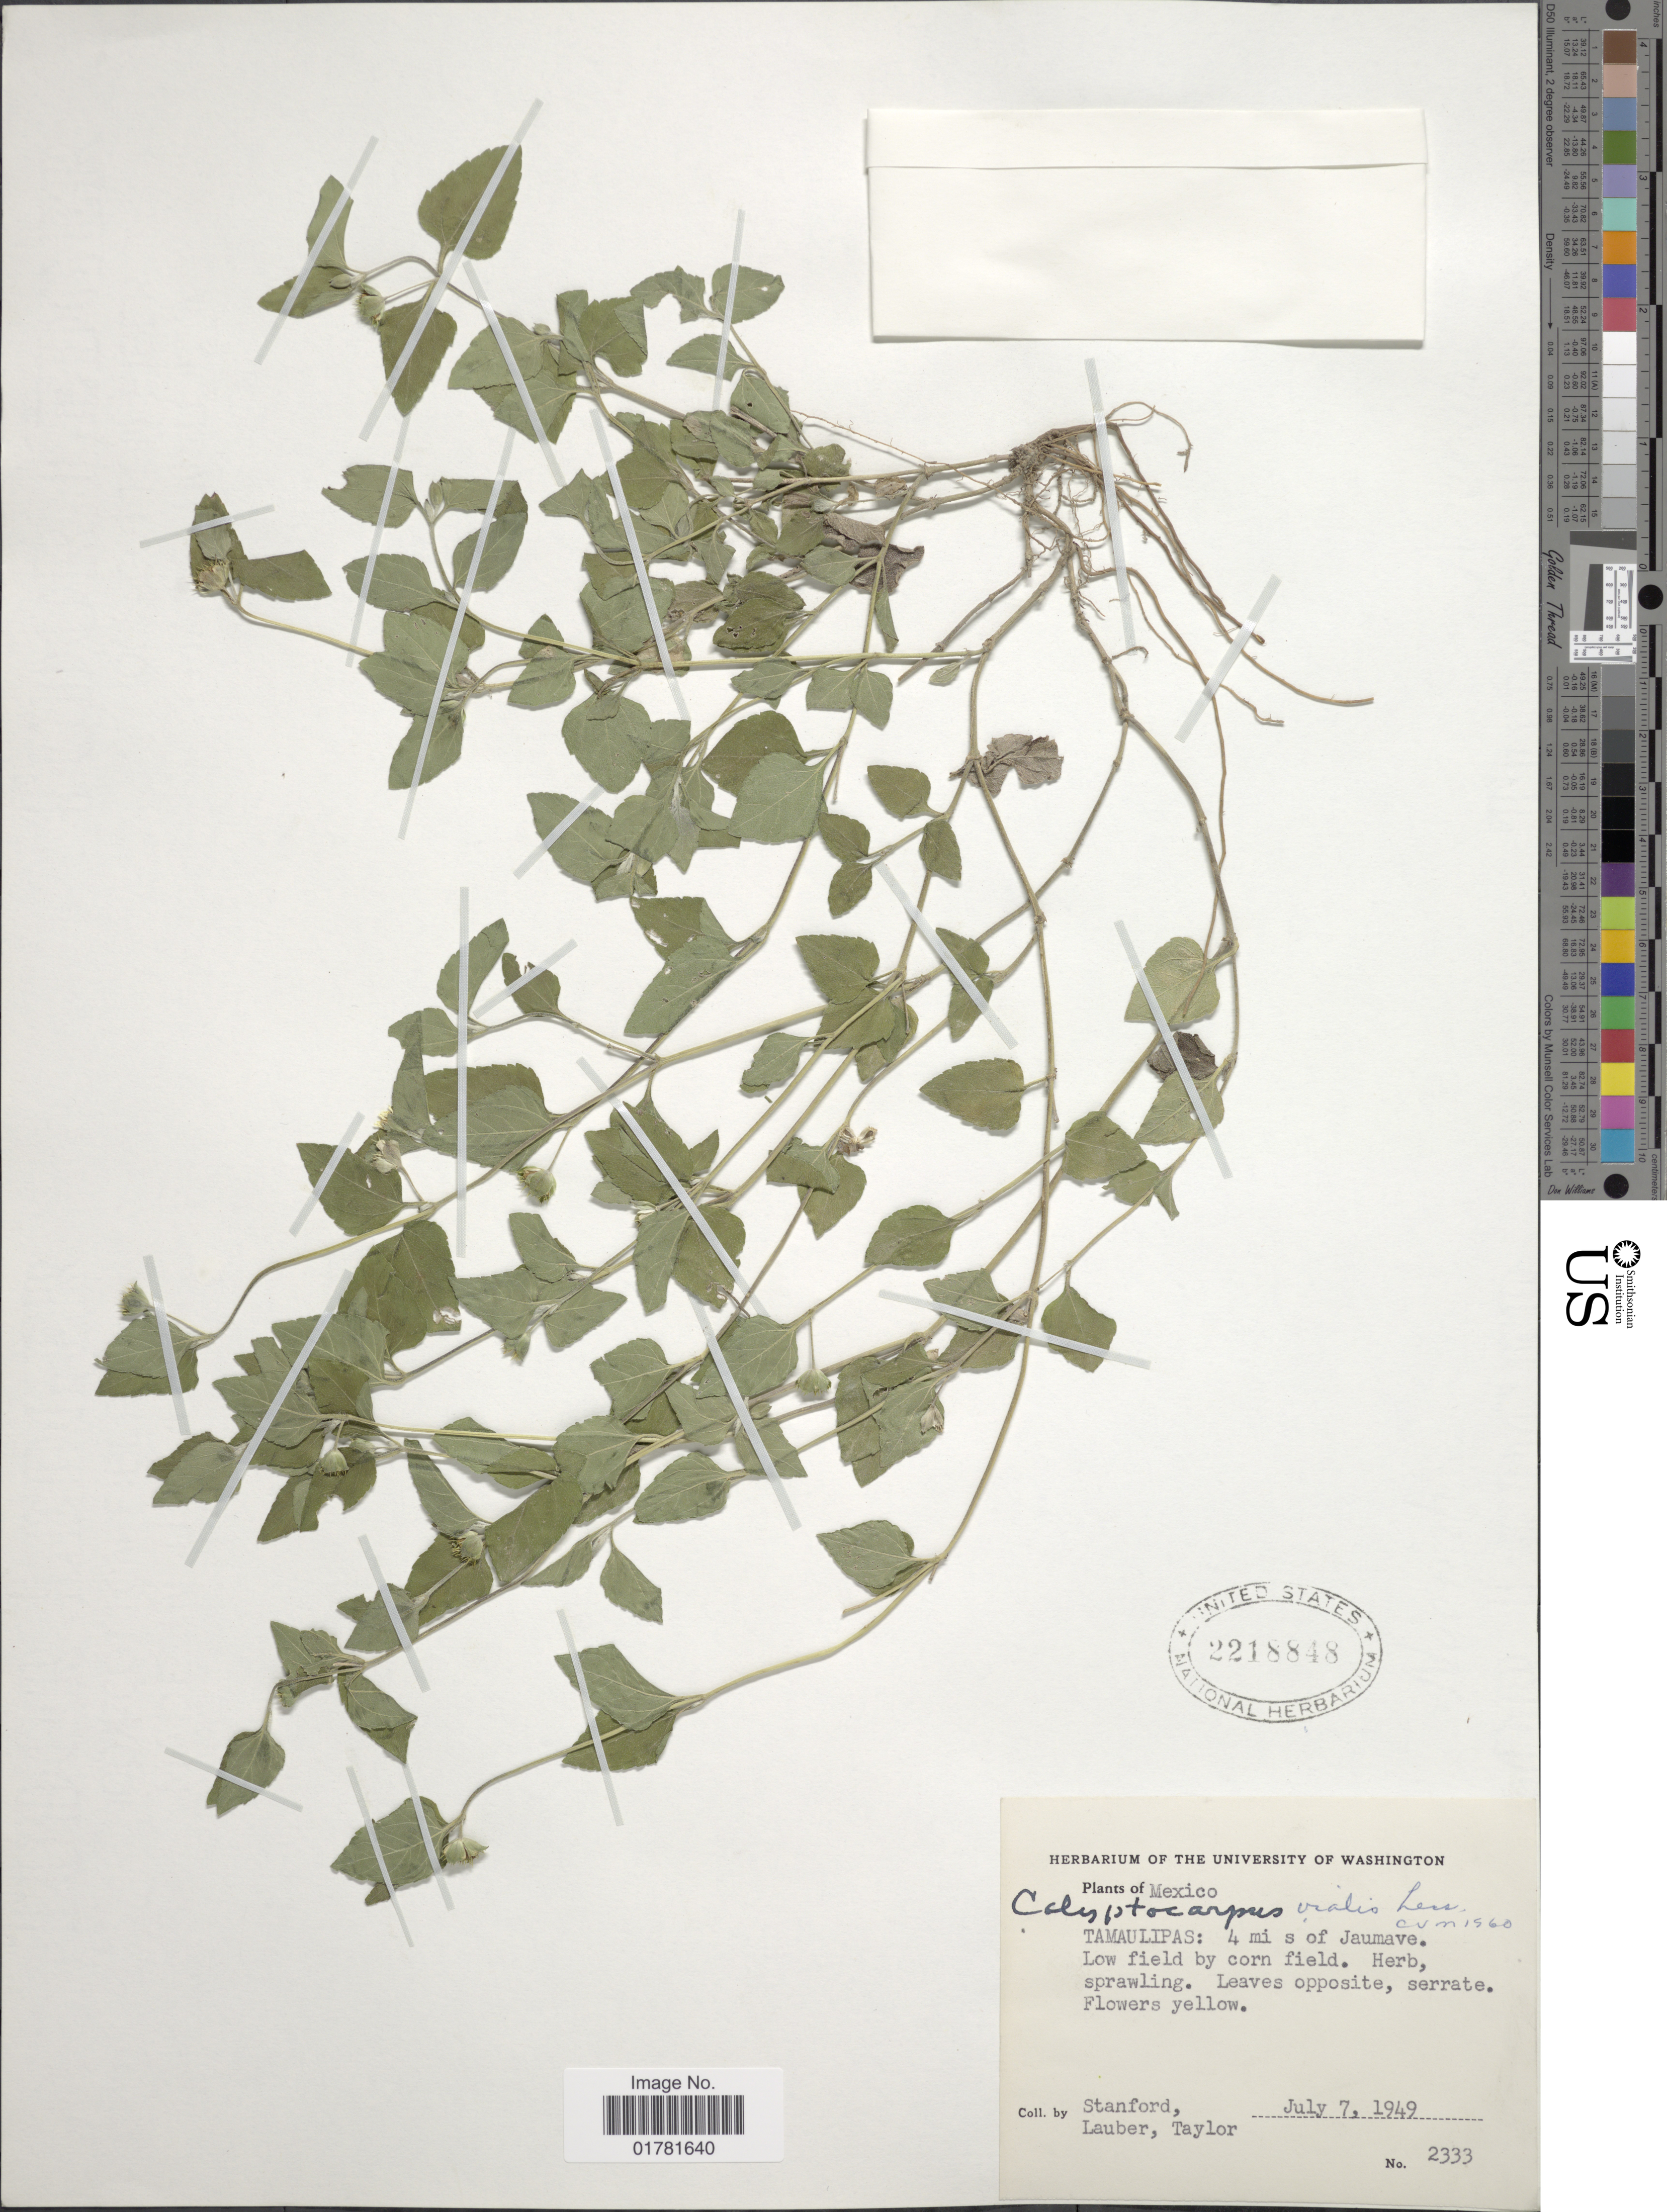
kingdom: Plantae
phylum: Tracheophyta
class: Magnoliopsida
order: Asterales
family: Asteraceae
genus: Calyptocarpus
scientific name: Calyptocarpus vialis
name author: Less.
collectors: Standford, Lauber, -- & -- Taylor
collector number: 2333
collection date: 1949-07-07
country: Mexico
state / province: Tamaulipas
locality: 4 mi s of Jaumave. Low field by corn field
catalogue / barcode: US 2218848